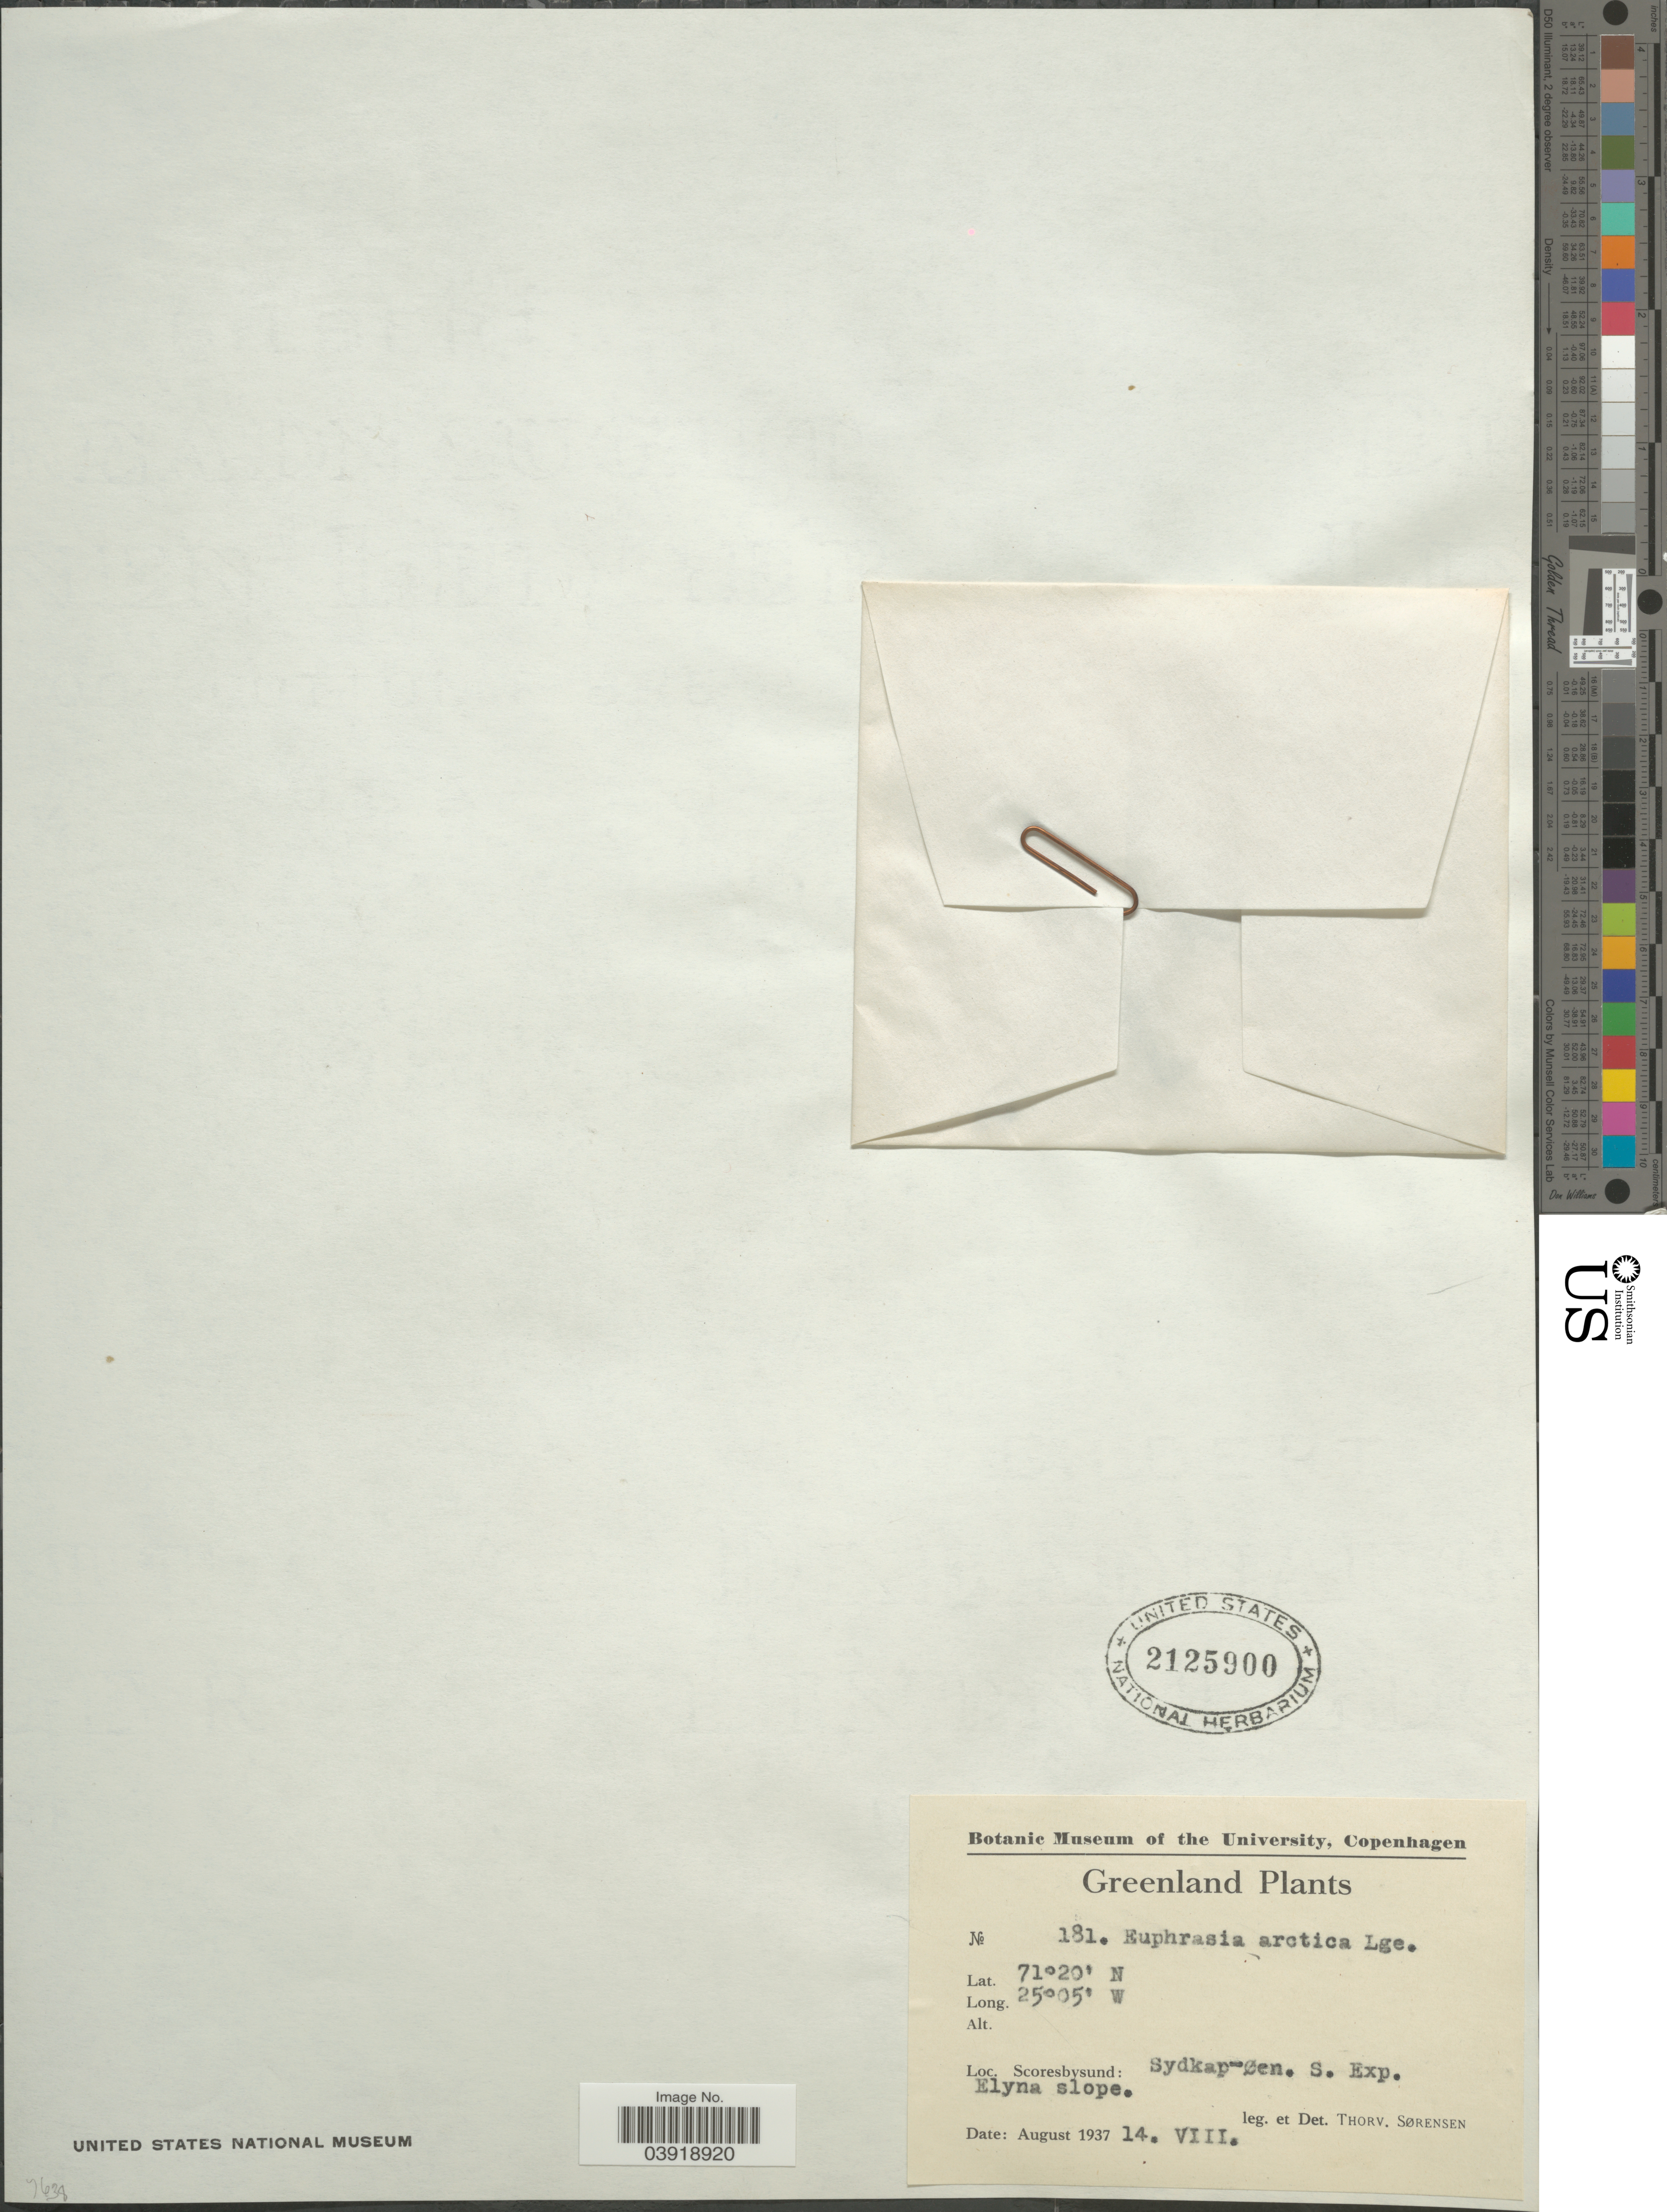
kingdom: Plantae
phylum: Tracheophyta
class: Magnoliopsida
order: Lamiales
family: Orobanchaceae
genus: Euphrasia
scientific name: Euphrasia arctica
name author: Lange ex Rostrup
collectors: T. Sorensen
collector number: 181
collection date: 1937-08-14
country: Greenland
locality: Scoresbysund: Sydkap-Øen. S. Exp. Elyna slope.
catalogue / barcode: US 2125900